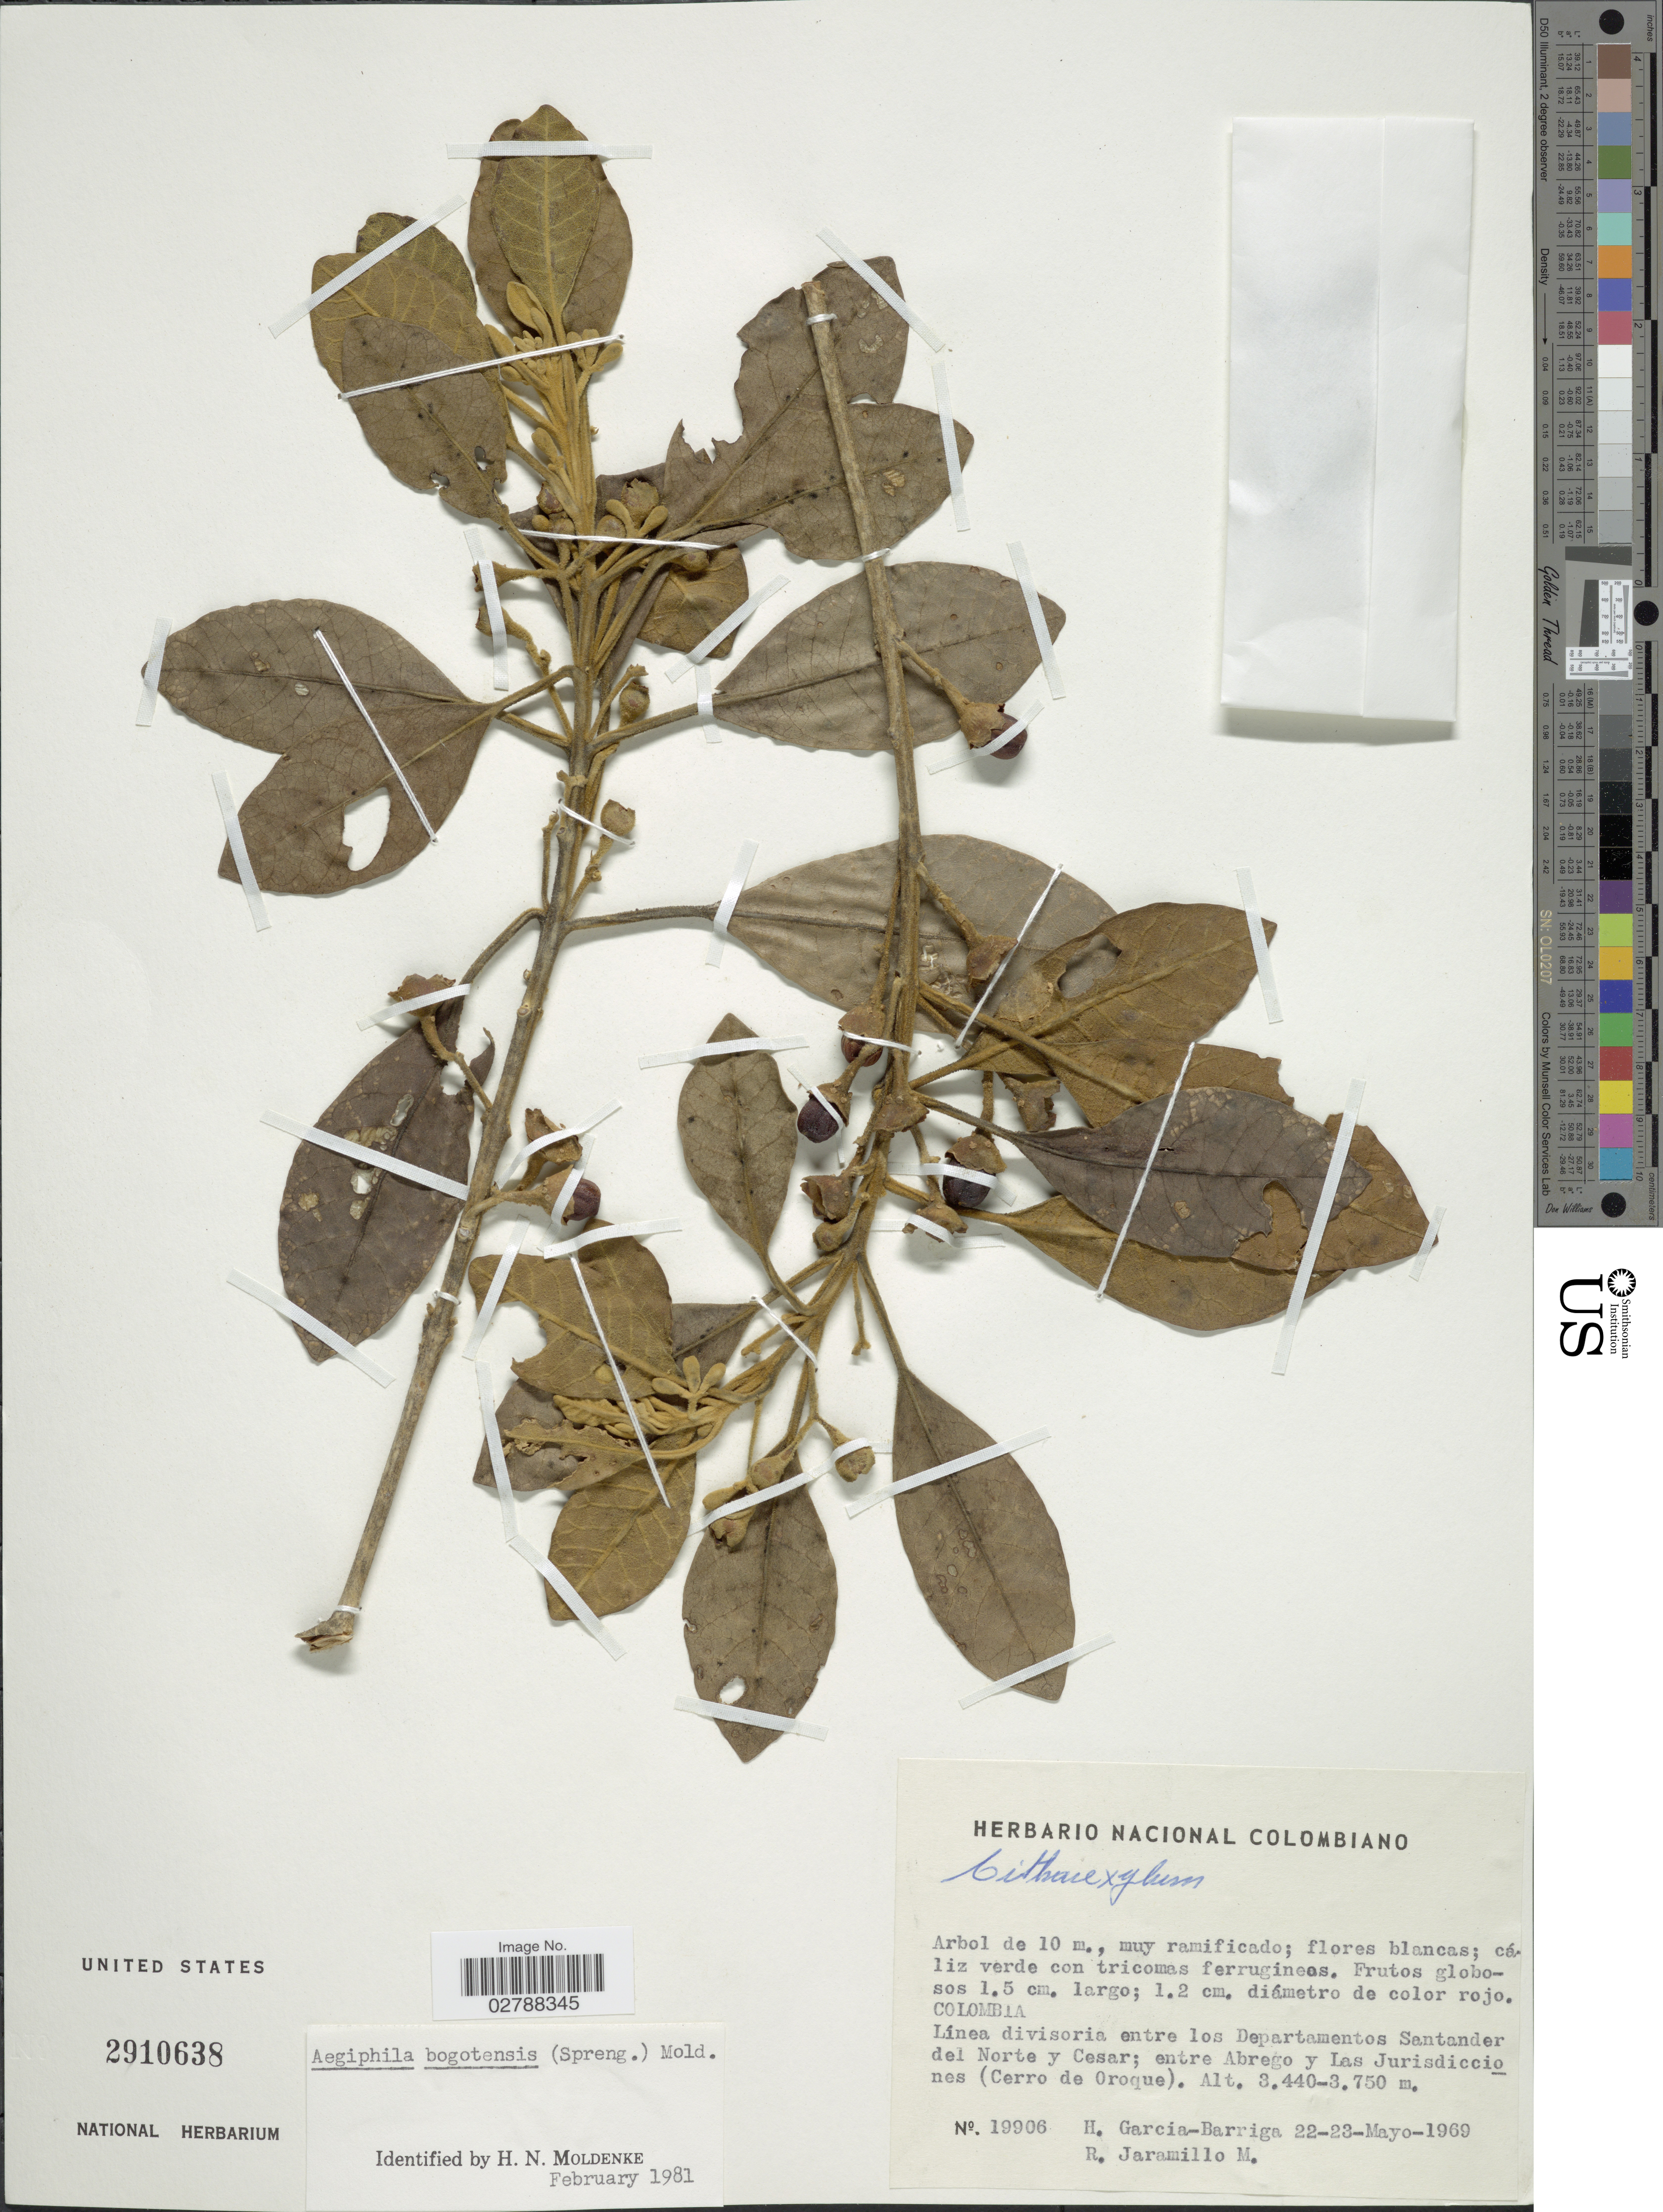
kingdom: Plantae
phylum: Tracheophyta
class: Magnoliopsida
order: Lamiales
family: Lamiaceae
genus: Aegiphila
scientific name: Aegiphila bogotensis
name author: (Spreng.) Moldenke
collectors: H. García Barriga & R. Jaramillo M.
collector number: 19906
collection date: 1969-05-22/1969-05-23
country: Colombia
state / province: Santander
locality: Linea divisoria entre los Departamentos Santander del Norte y Cesar; entre Abrego y Las Jurisdicciones (Cerro de Oroque).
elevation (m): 3440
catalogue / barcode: US 2910638